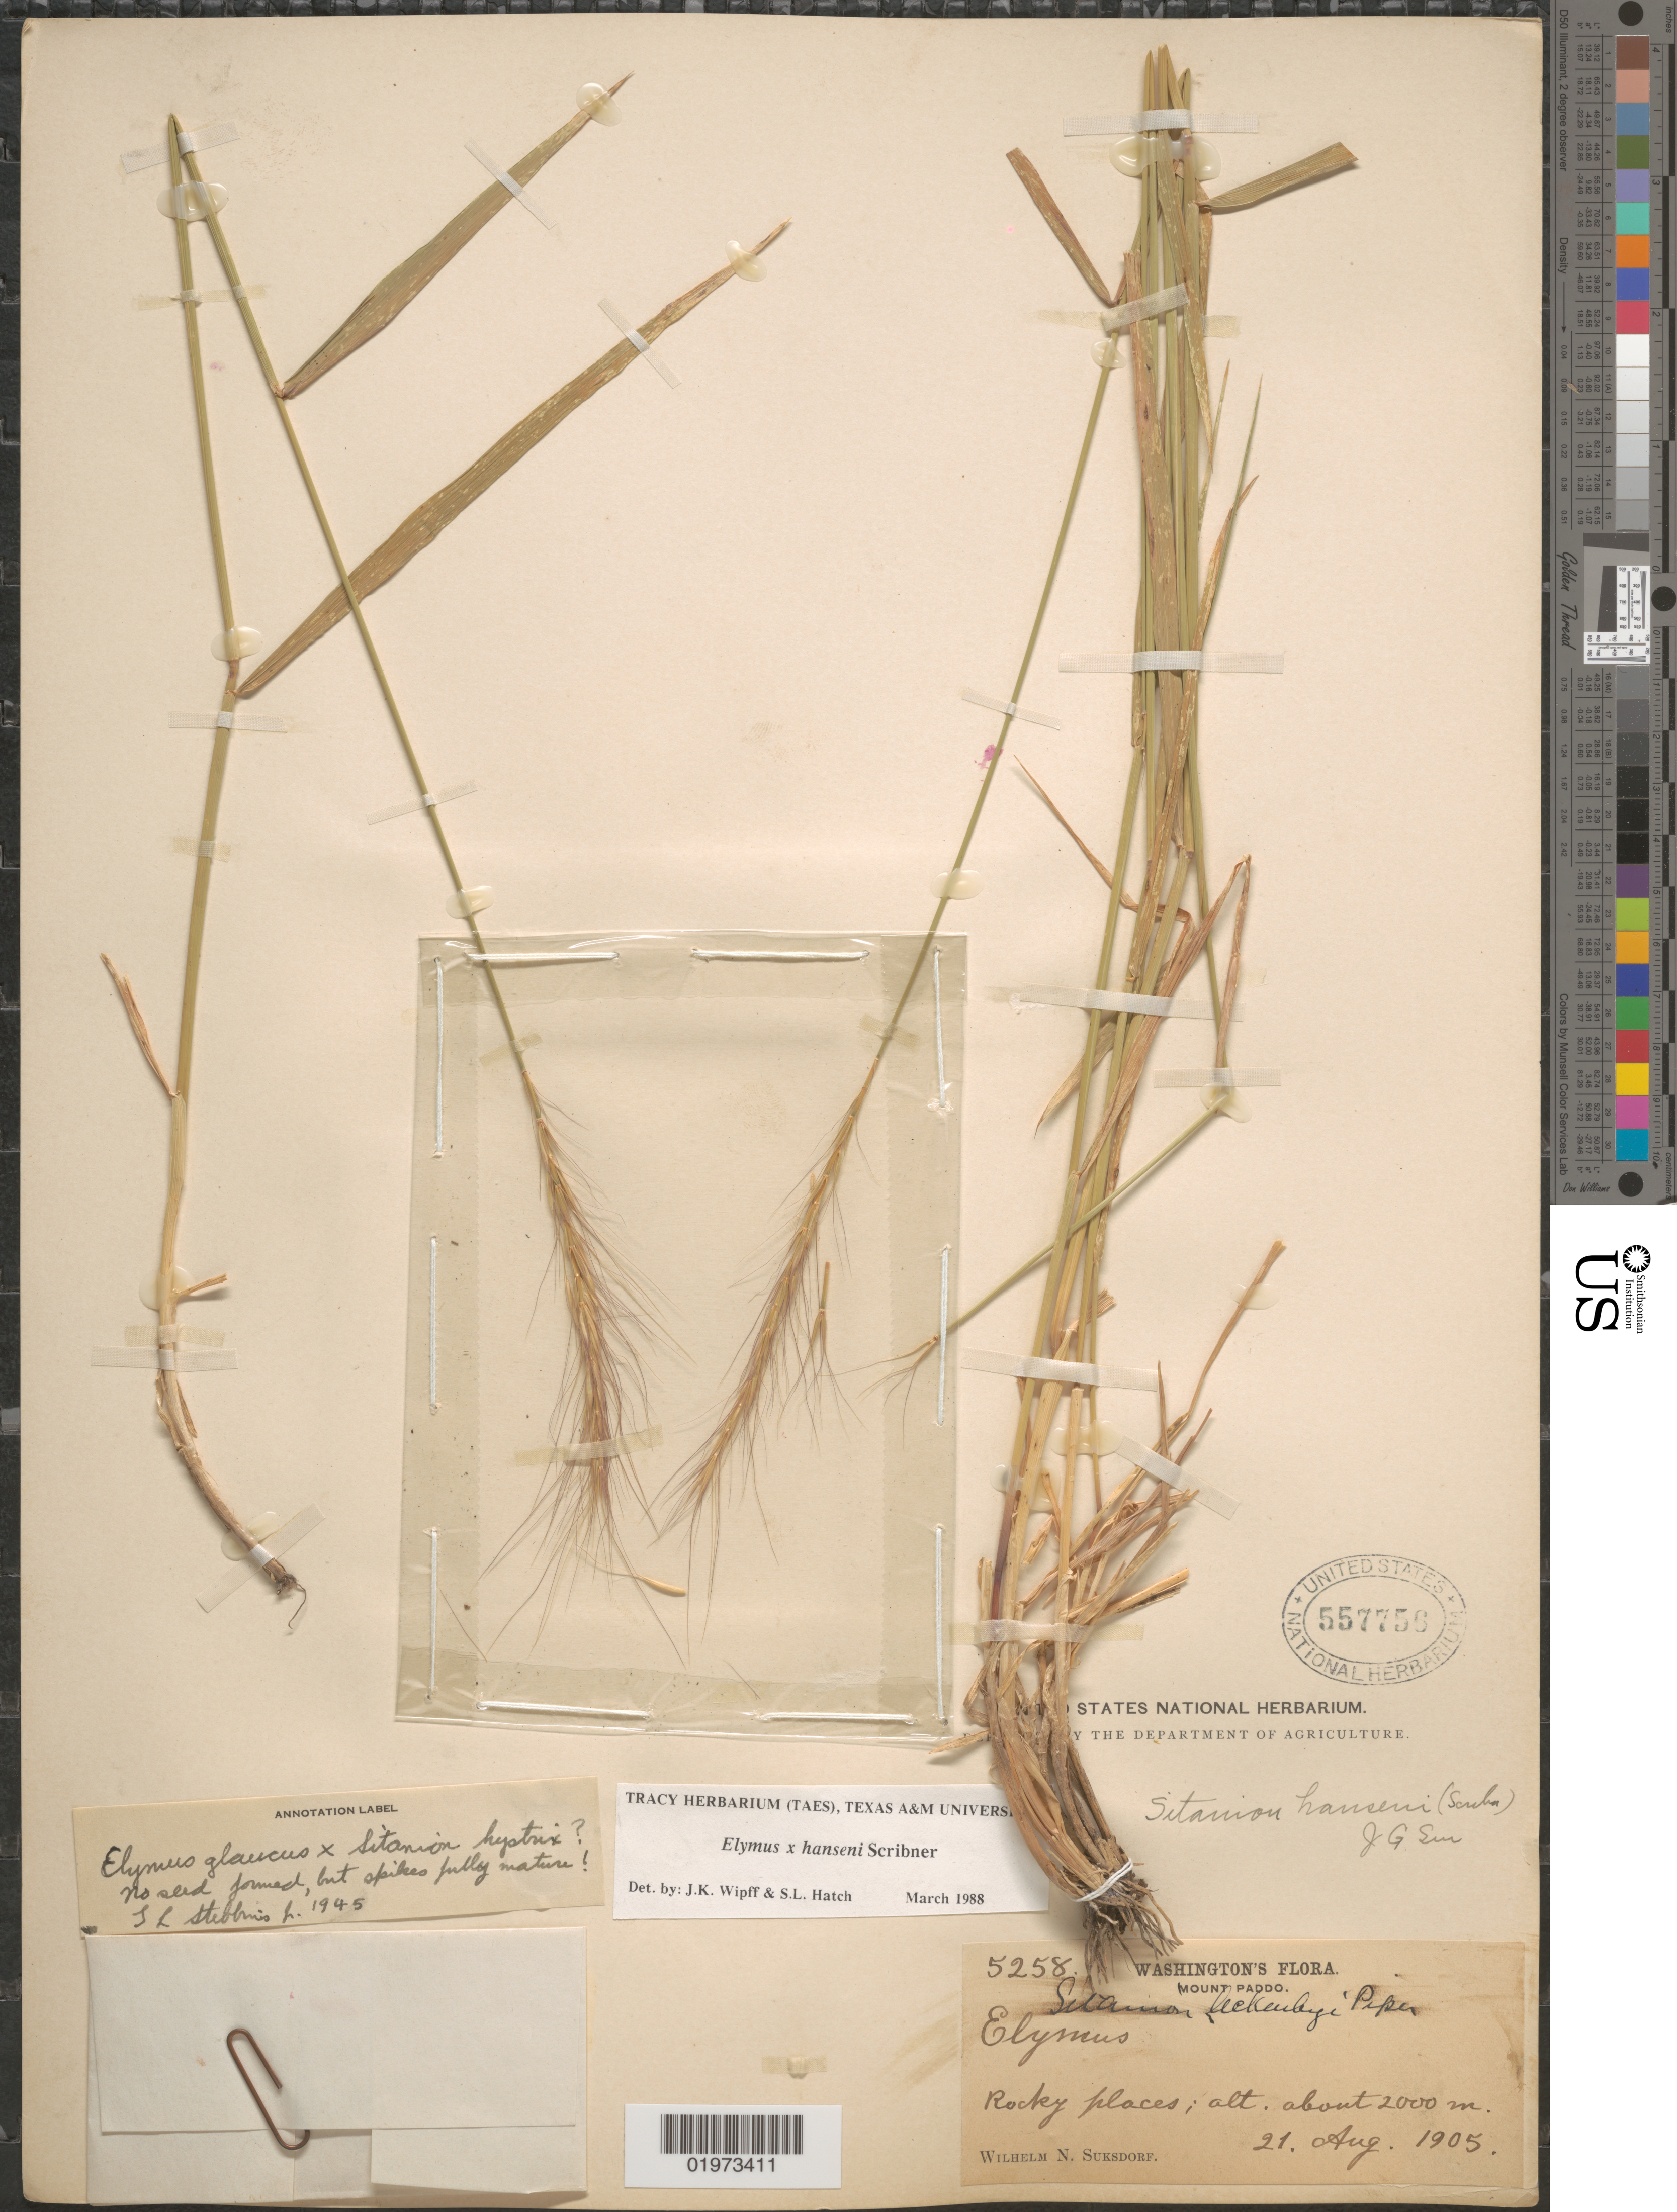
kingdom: Plantae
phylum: Tracheophyta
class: Liliopsida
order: Poales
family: Poaceae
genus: Elymus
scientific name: Elymus x hansenii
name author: Scribn.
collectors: W. N. Suksdorf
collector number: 5258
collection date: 1905-08-21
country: United States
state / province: Washington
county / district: Skamania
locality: Mount Paddo. Rocky places.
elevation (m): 2000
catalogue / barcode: US 557756